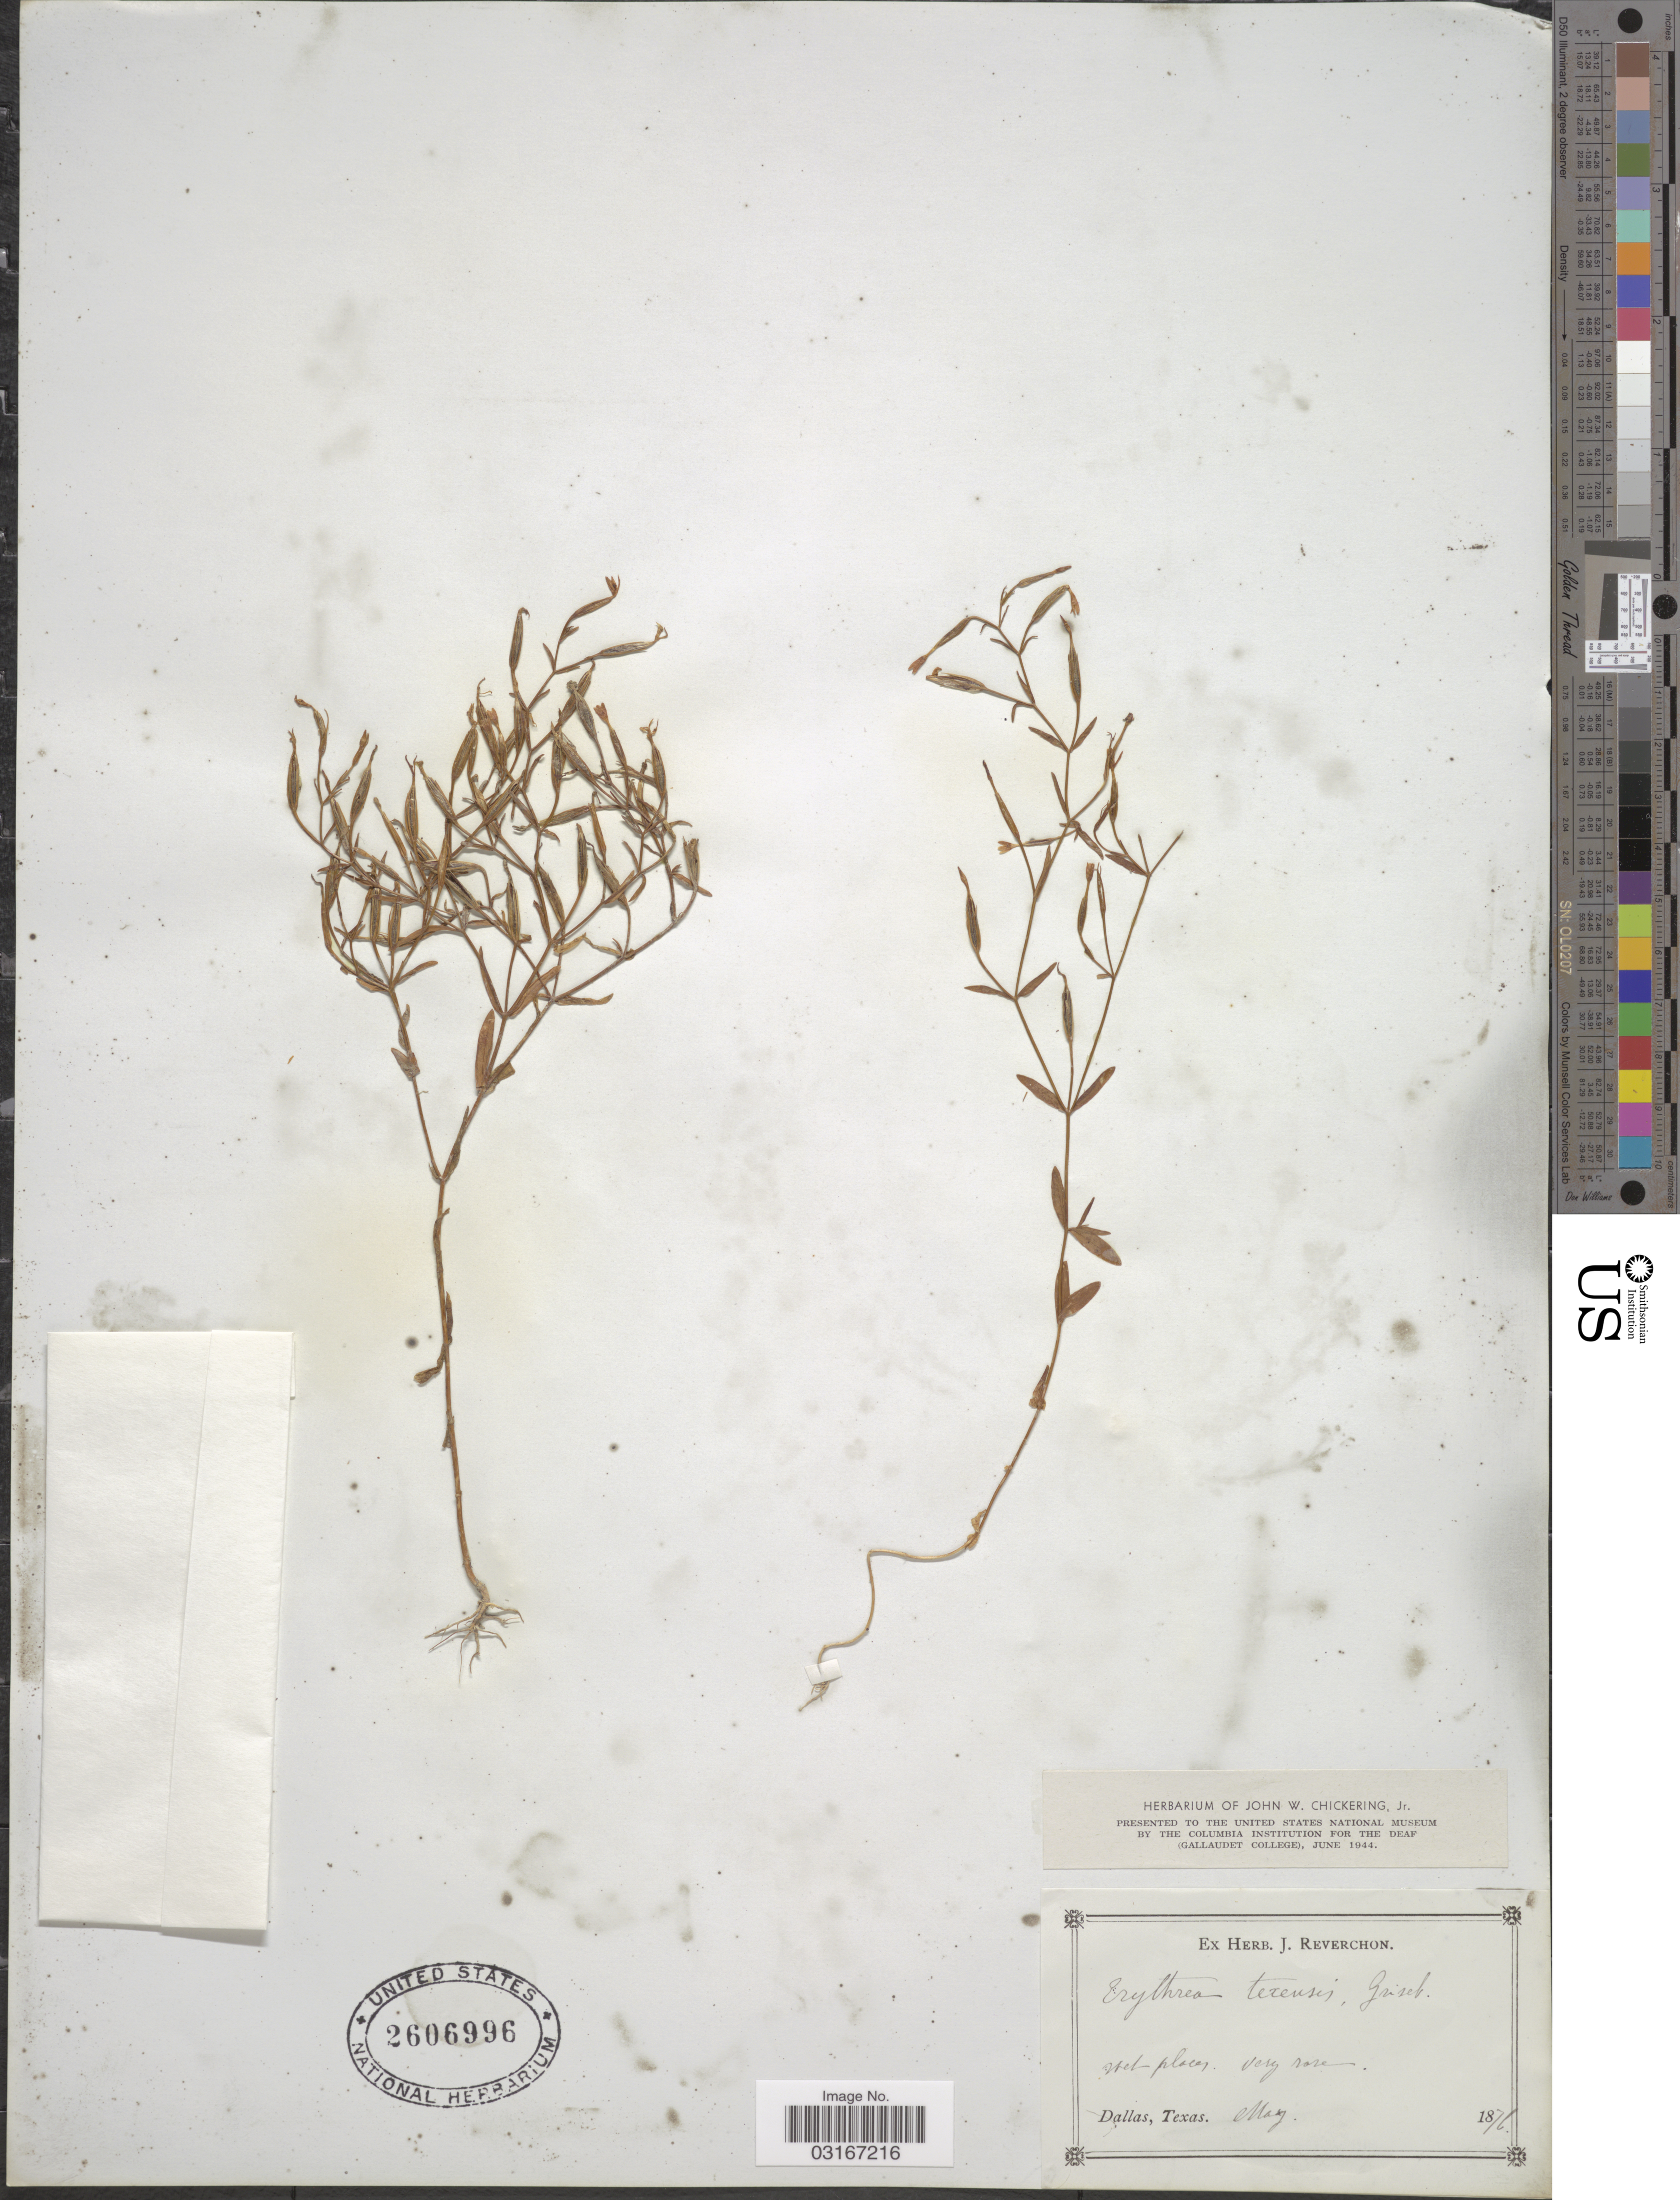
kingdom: Plantae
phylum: Tracheophyta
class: Magnoliopsida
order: Gentianales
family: Gentianaceae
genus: Centaurium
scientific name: Centaurium texense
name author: (Griseb.) Fernald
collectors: ex herb. J. Reverchon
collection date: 1876-05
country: United States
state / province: Texas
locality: Dallas.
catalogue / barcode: US 2606996